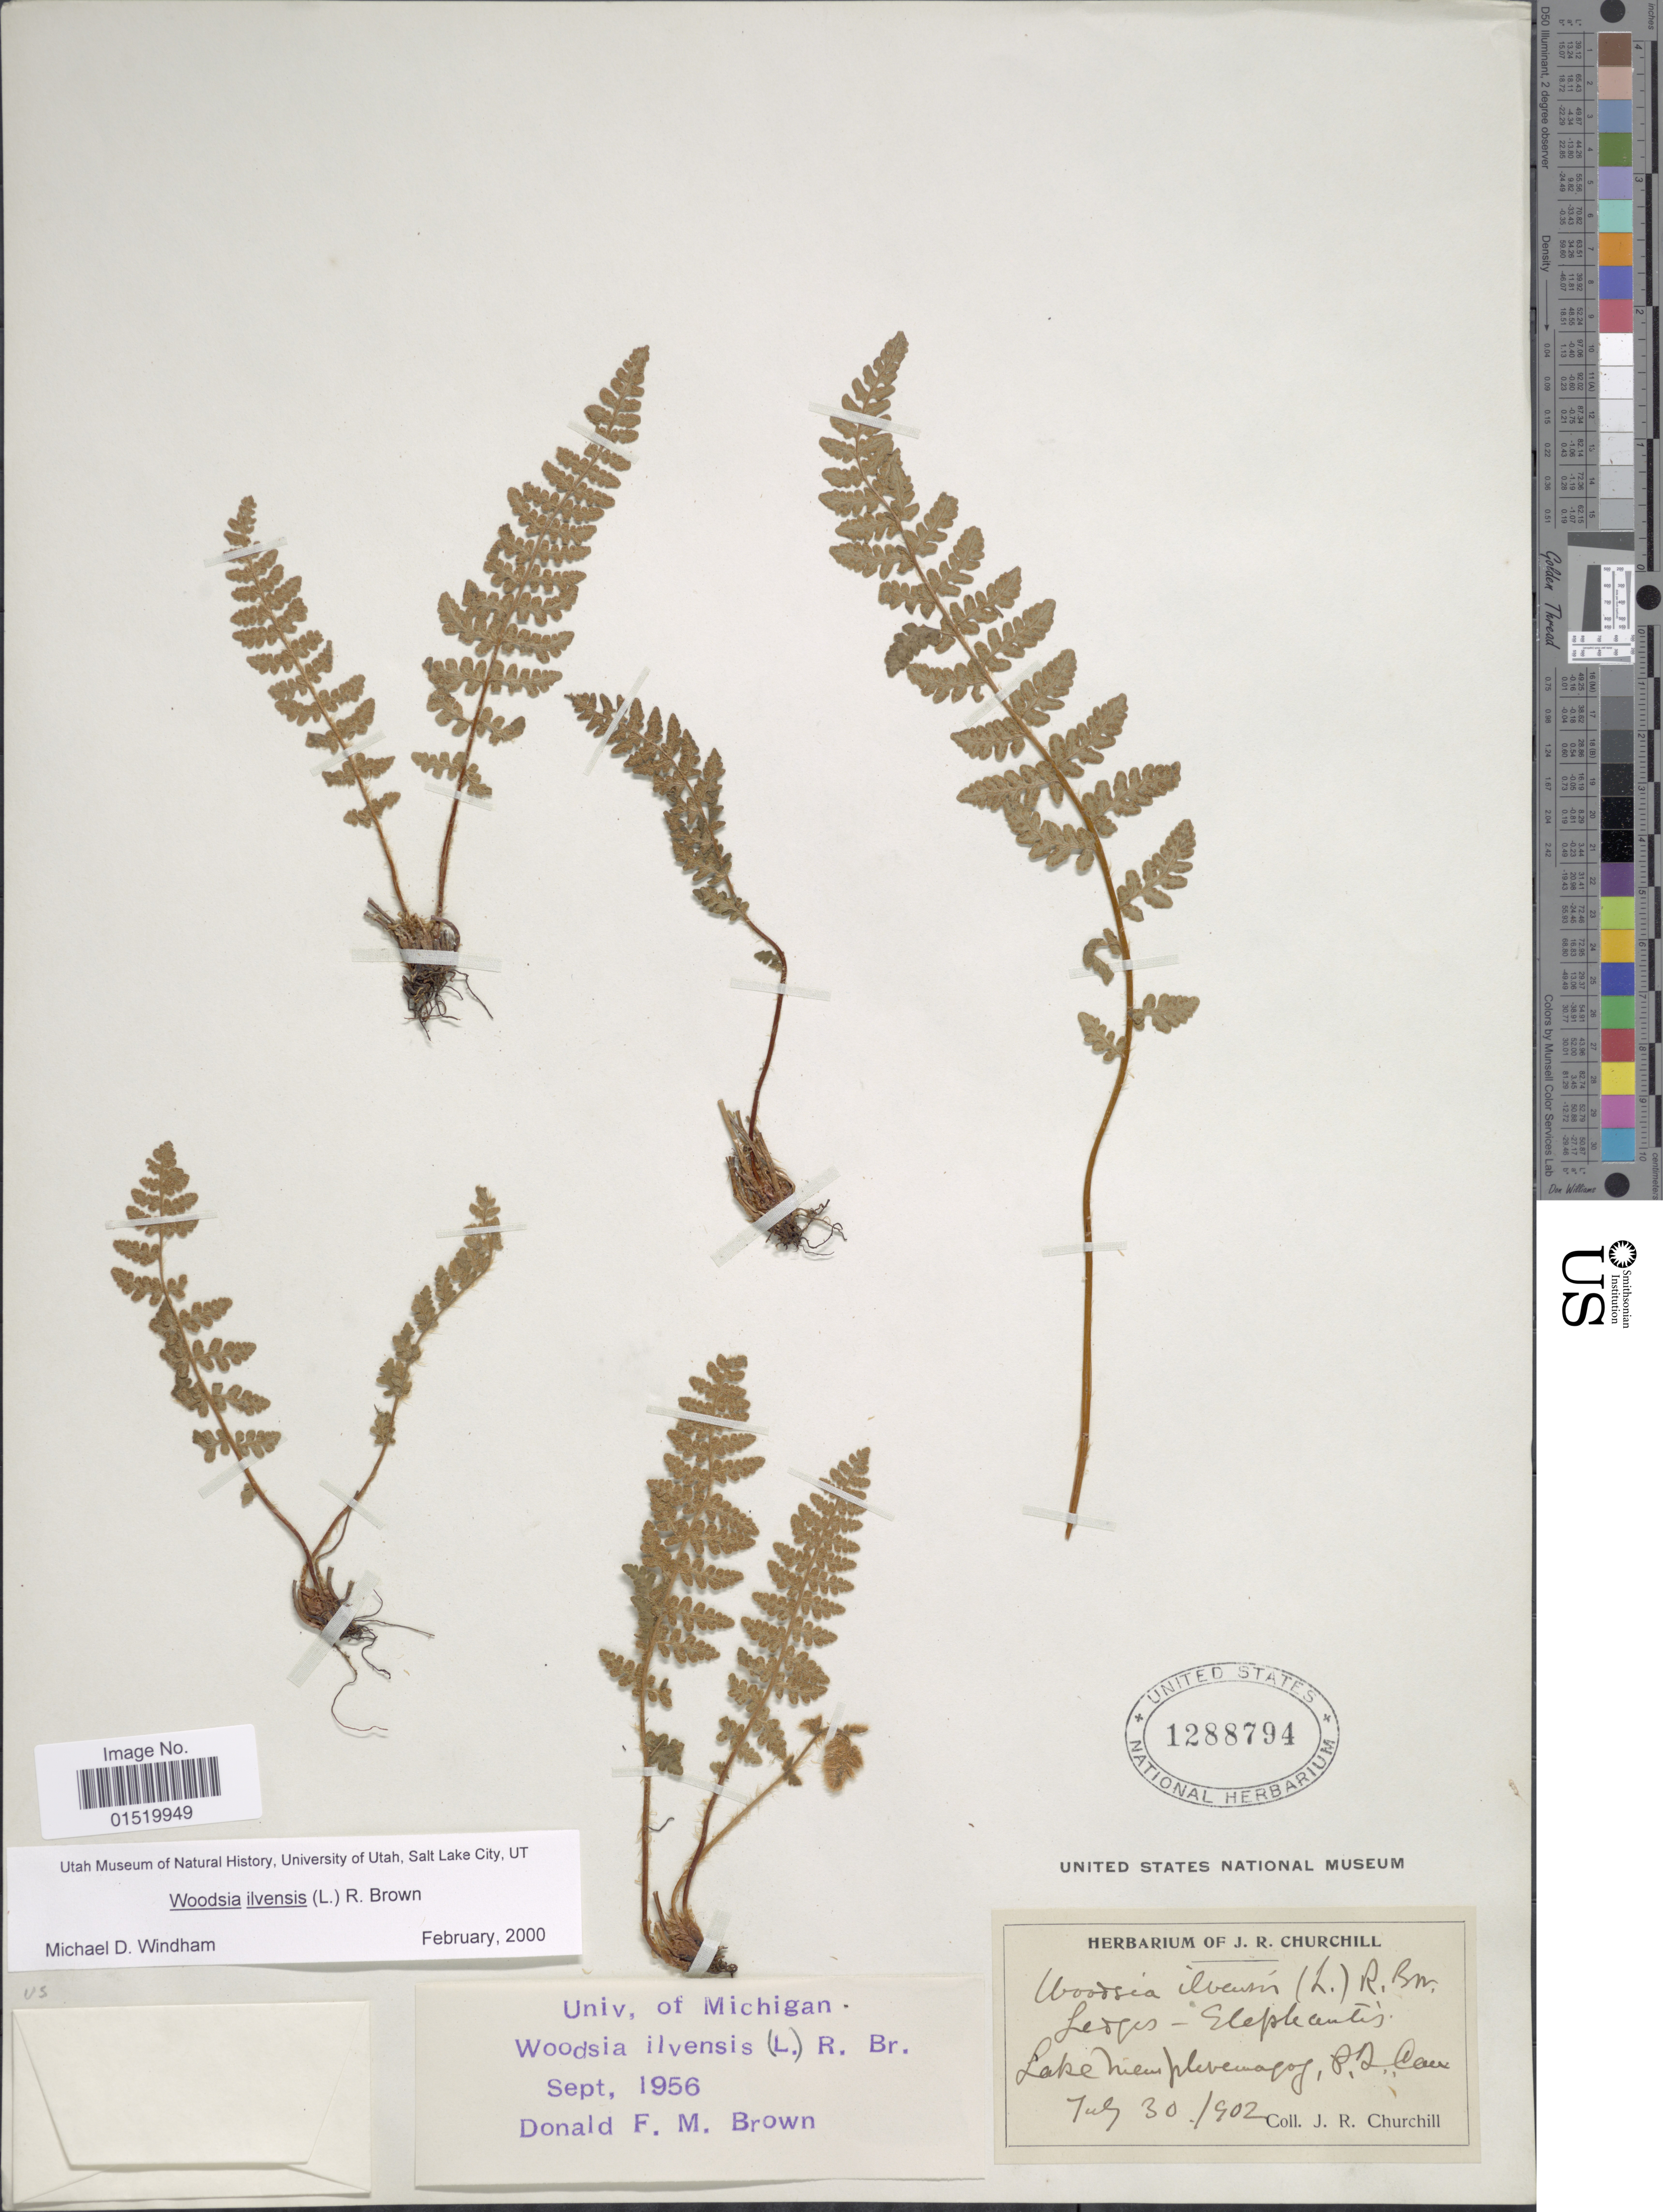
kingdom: Plantae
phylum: Tracheophyta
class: Polypodiopsida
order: Polypodiales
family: Woodsiaceae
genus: Woodsia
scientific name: Woodsia ilvensis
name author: (L.) R. Br.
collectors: J. Churchill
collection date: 1902-07-30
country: Canada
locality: Memphremagog, P.I.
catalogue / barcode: US 1288794